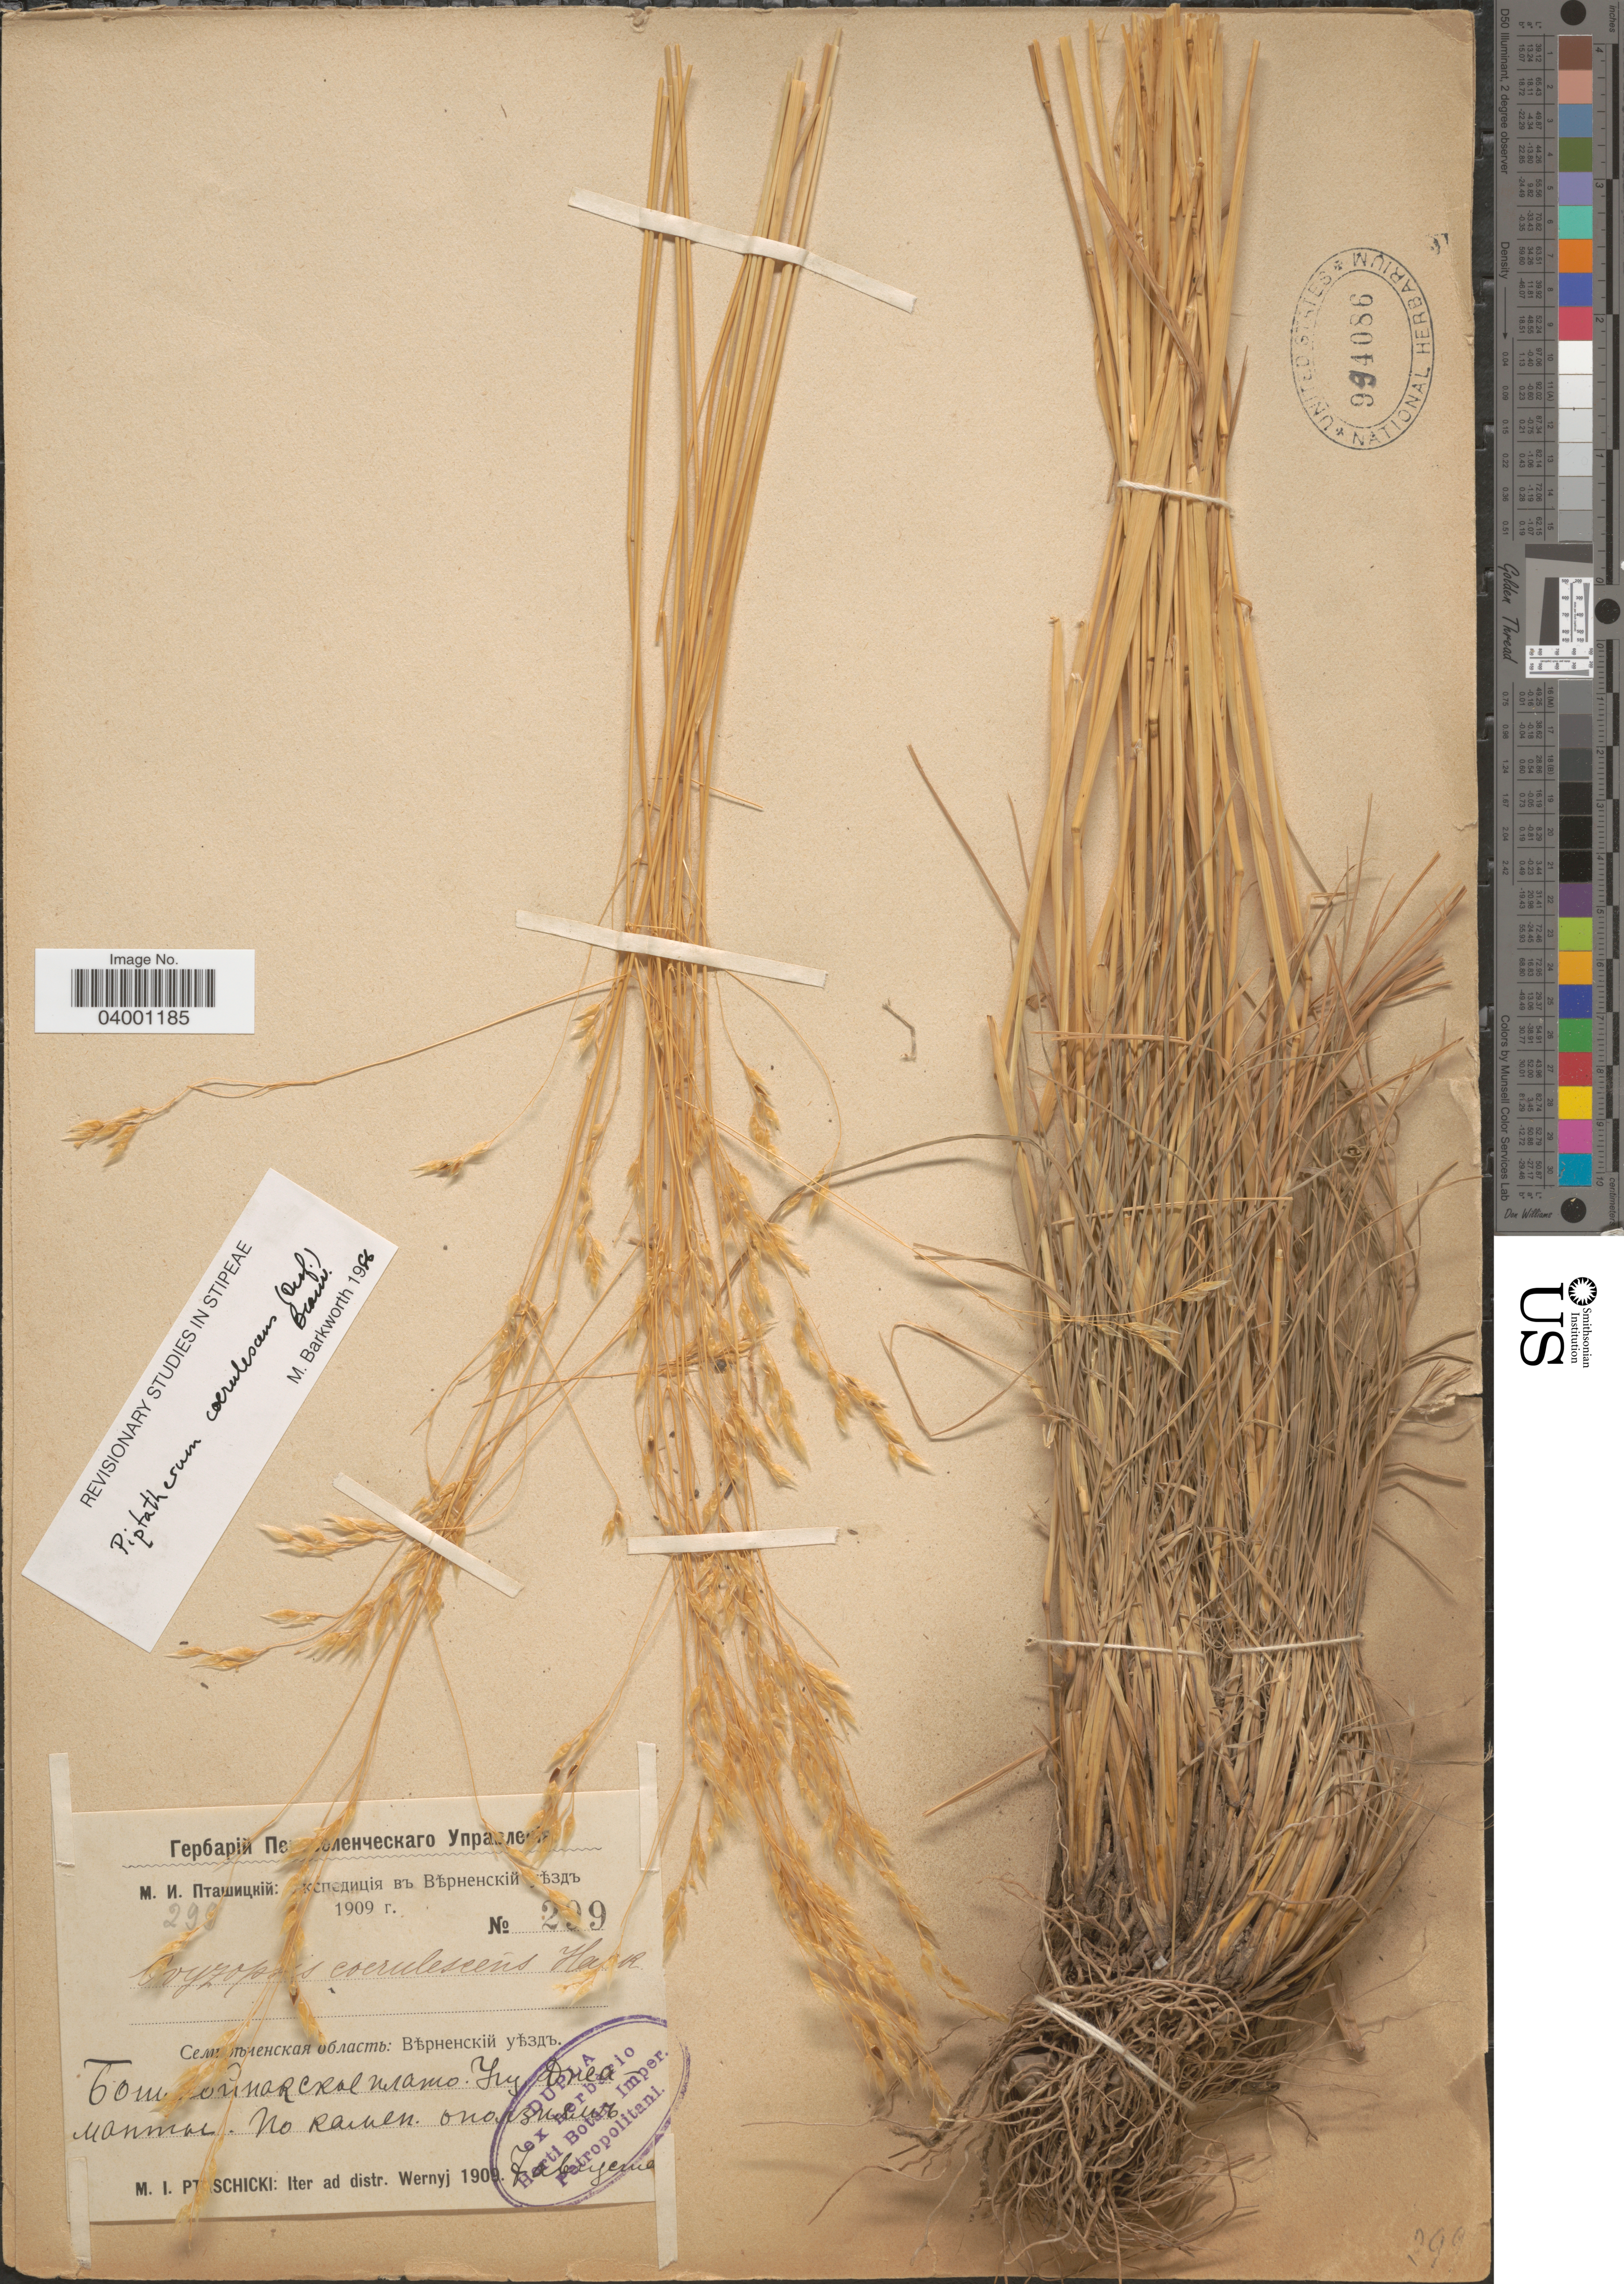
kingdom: Plantae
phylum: Tracheophyta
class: Liliopsida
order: Poales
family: Poaceae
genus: Piptatherum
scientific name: Piptatherum coerulescens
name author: (Desf.) P. Beauv.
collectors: M. Ptaschicki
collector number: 299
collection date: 1909-08-07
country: Kazakhstan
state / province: Almaty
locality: Iter ad distr. Wernyj. Gorge Zhamanty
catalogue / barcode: US 994086